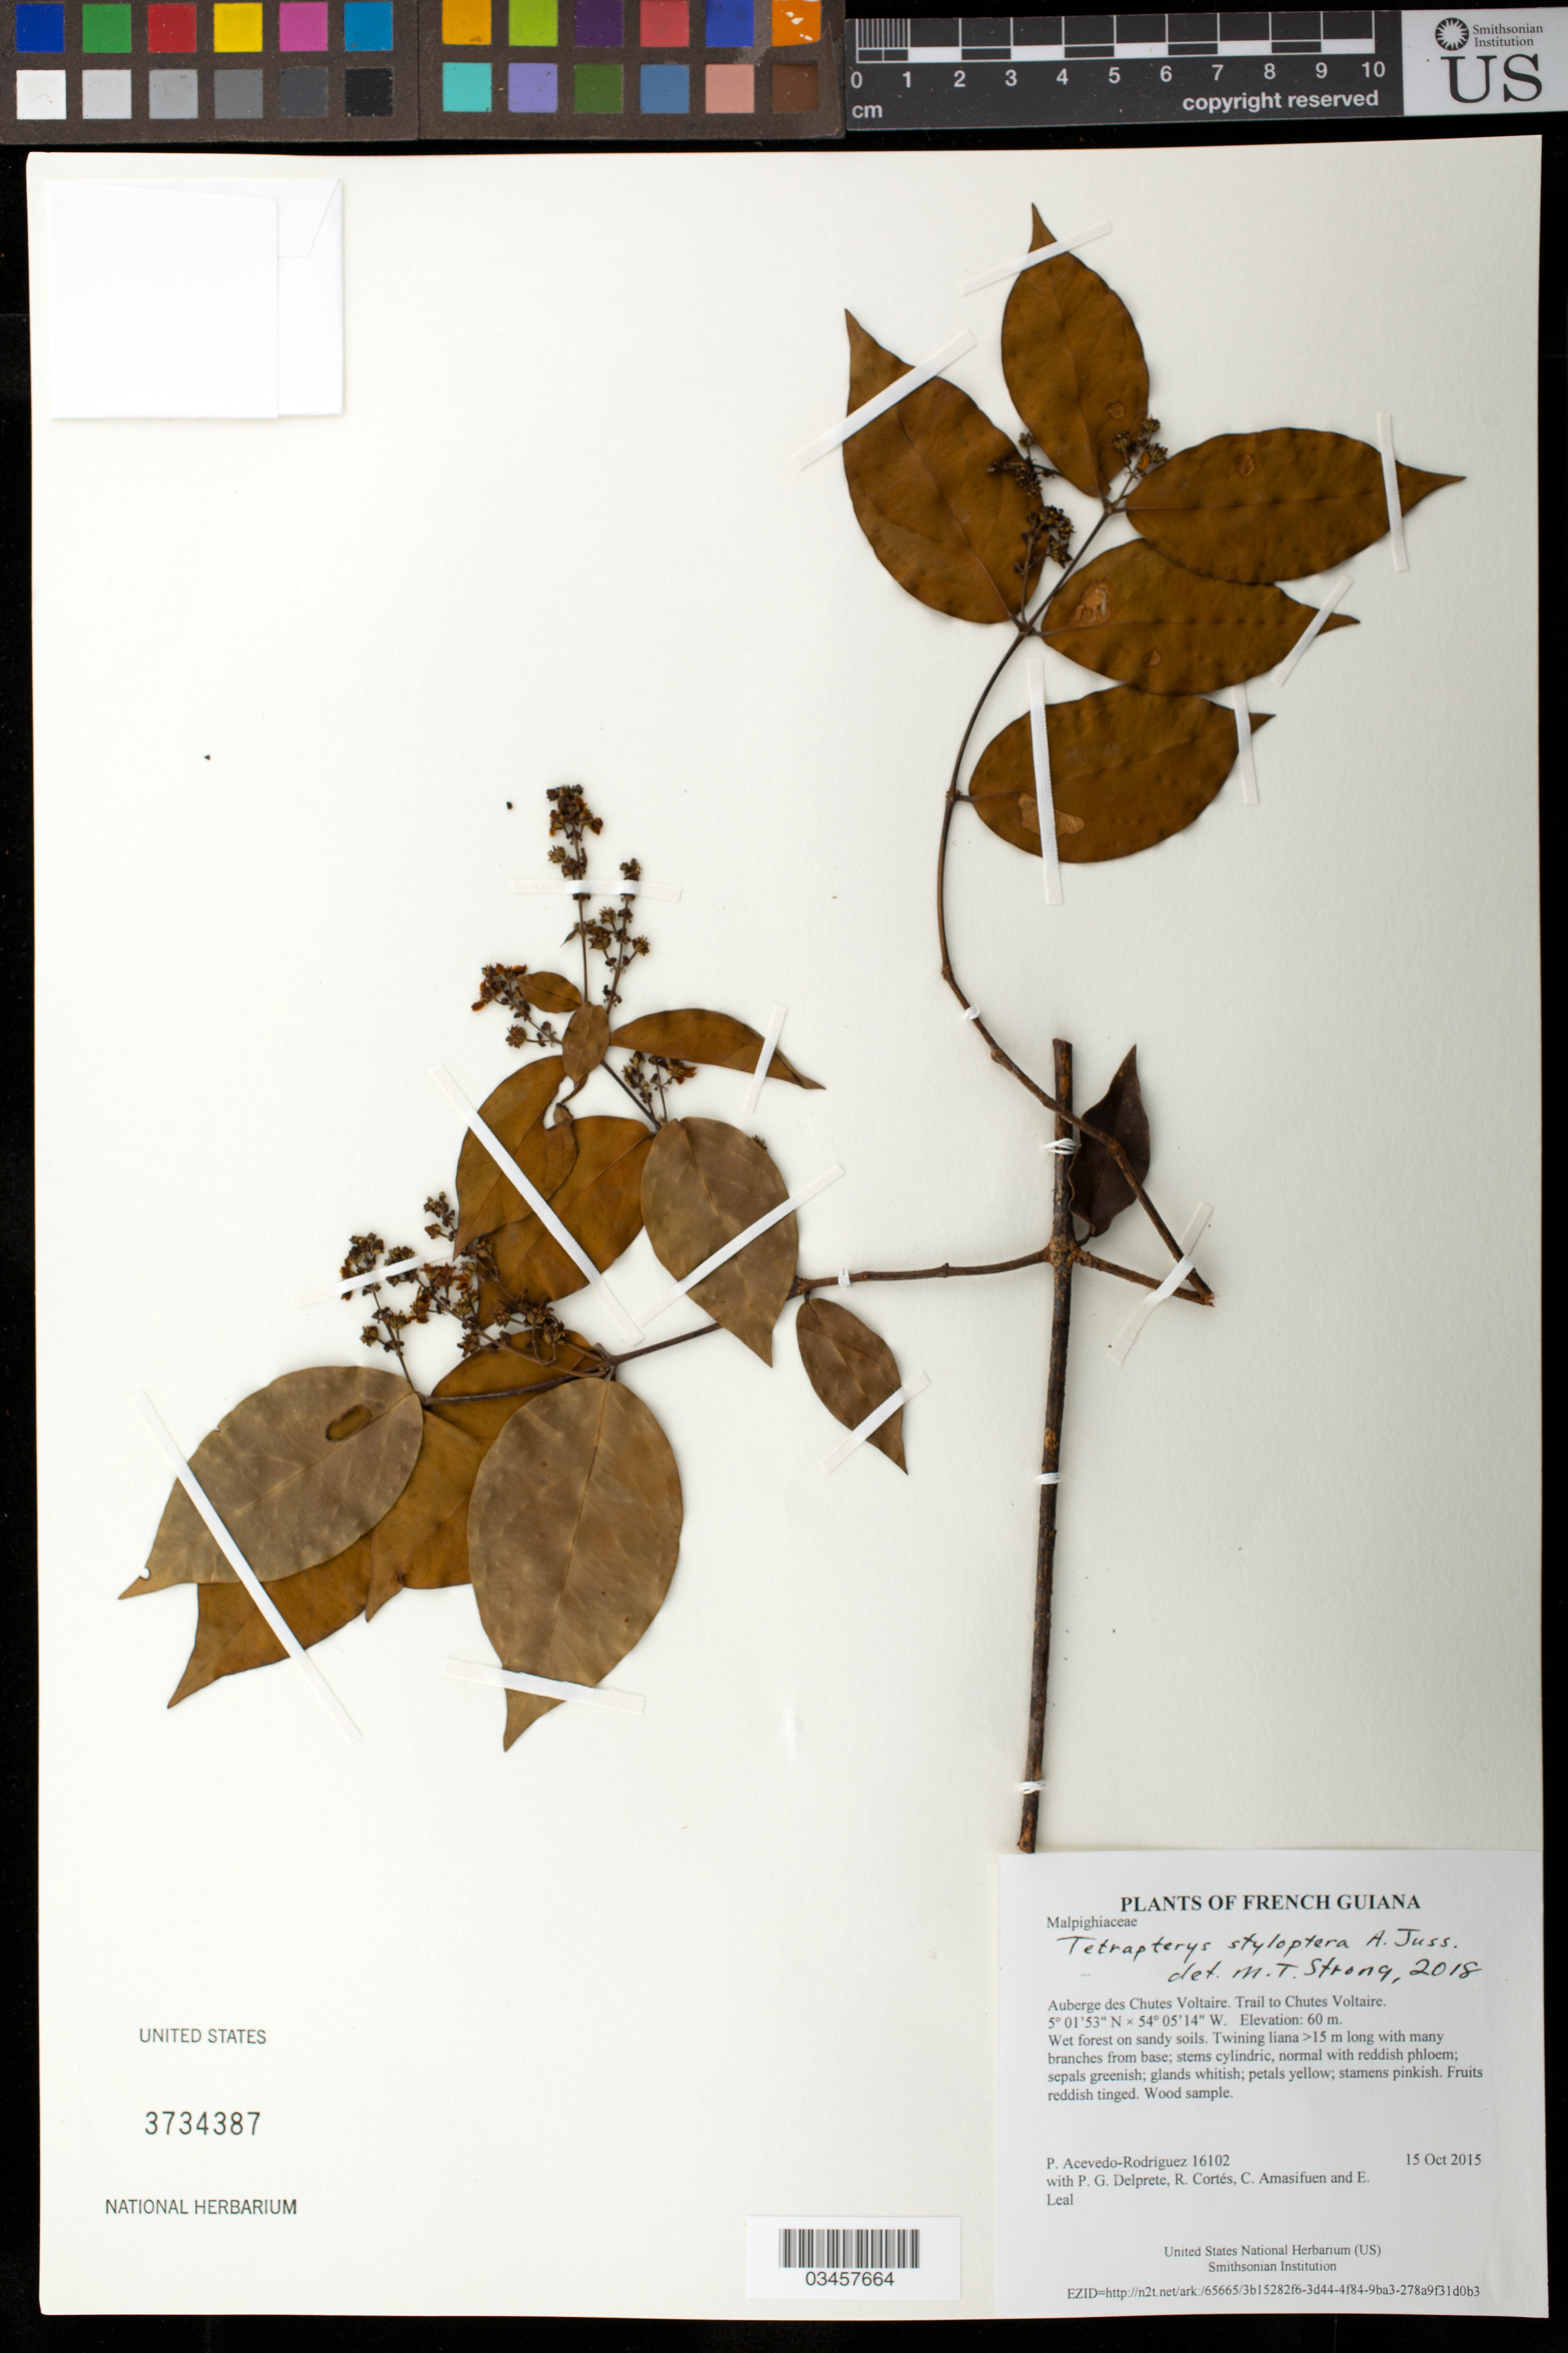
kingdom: Plantae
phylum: Tracheophyta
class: Magnoliopsida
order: Malpighiales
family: Malpighiaceae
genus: Glicophyllum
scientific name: Glicophyllum stylopterum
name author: (A. Juss.) R.F. Almeida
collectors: P. Acevedo-Rodr., P. G. Delprete, R. Cortés, C. Amasifuen & E. Leal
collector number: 16102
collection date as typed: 15 October 2015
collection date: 2015-10-15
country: French Guiana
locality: Auberge des Chutes Voltaire. Trail to Chutes Voltaire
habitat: Wet forest on sandy soils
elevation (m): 60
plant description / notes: US, NY, K, MO, P, GH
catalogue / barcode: US 3734387